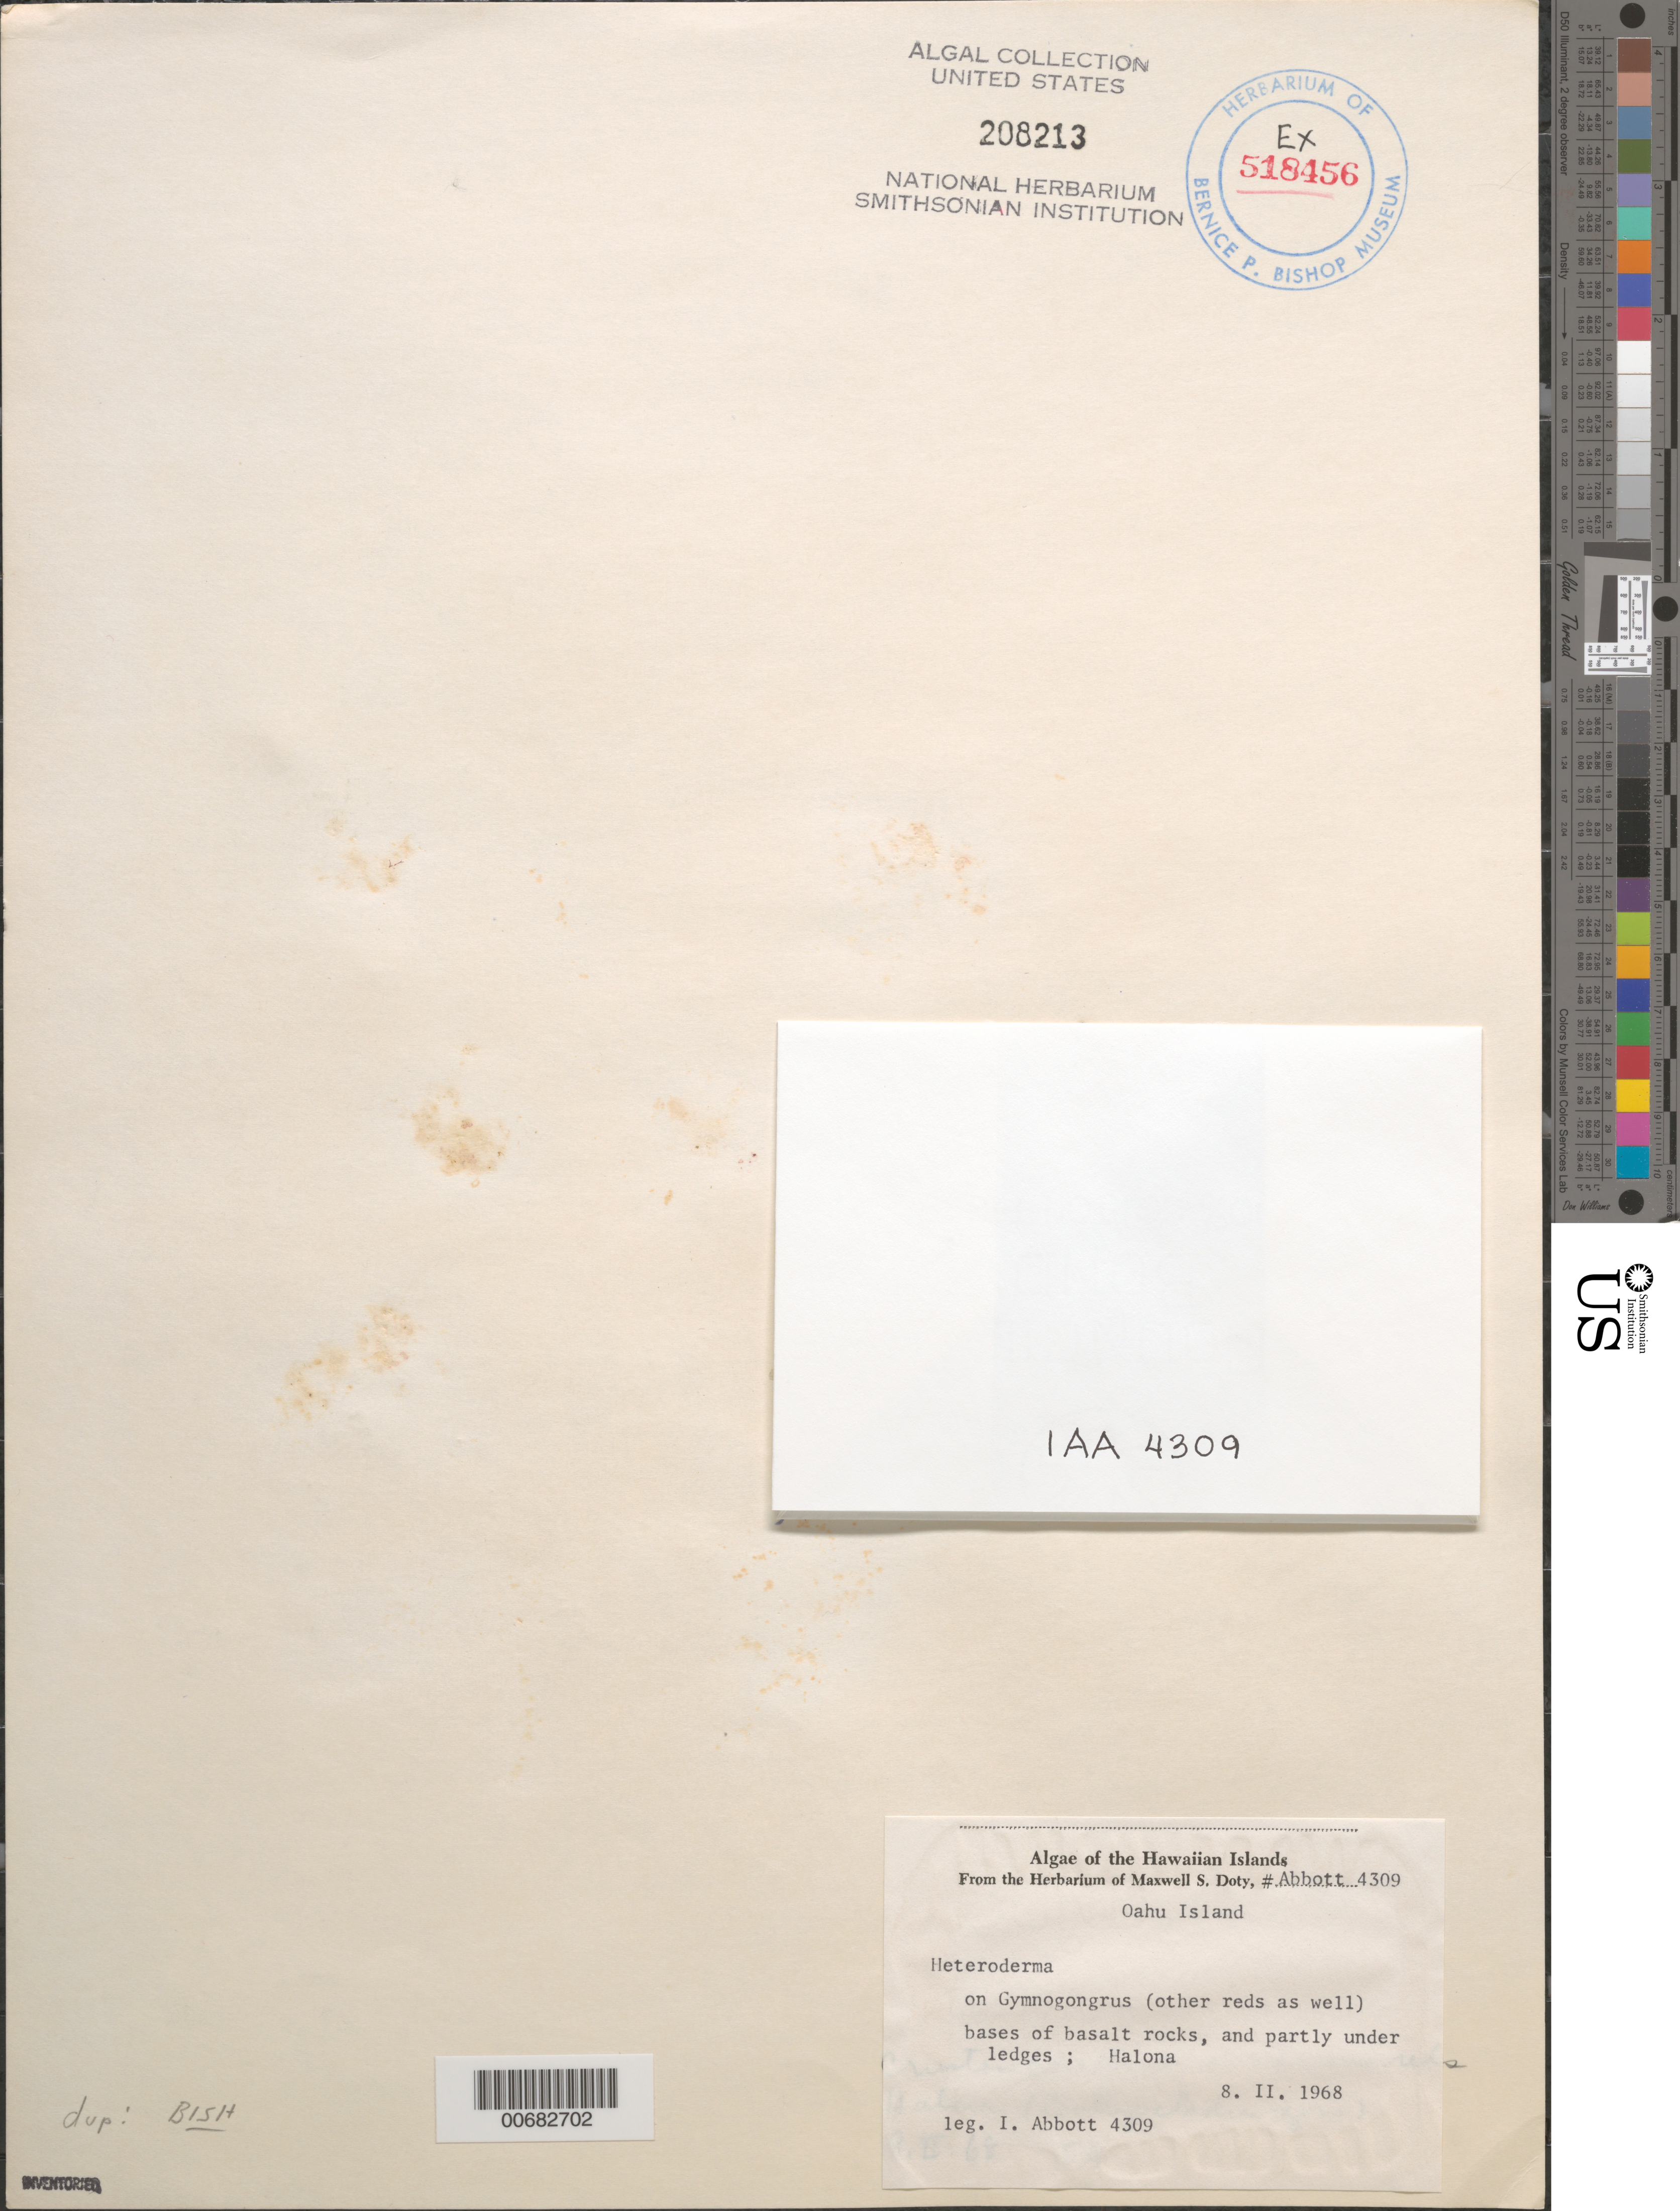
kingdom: Plantae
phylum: Rhodophyta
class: Florideophyceae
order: Corallinales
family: Corallinaceae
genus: Heteroderma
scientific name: Heteroderma sp.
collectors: I. A. Abbott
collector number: IAA 4309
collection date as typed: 08 Feb 1968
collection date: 1968-02-08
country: United States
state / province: Hawaii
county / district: Honolulu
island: Oahu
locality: Halona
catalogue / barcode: US 208213